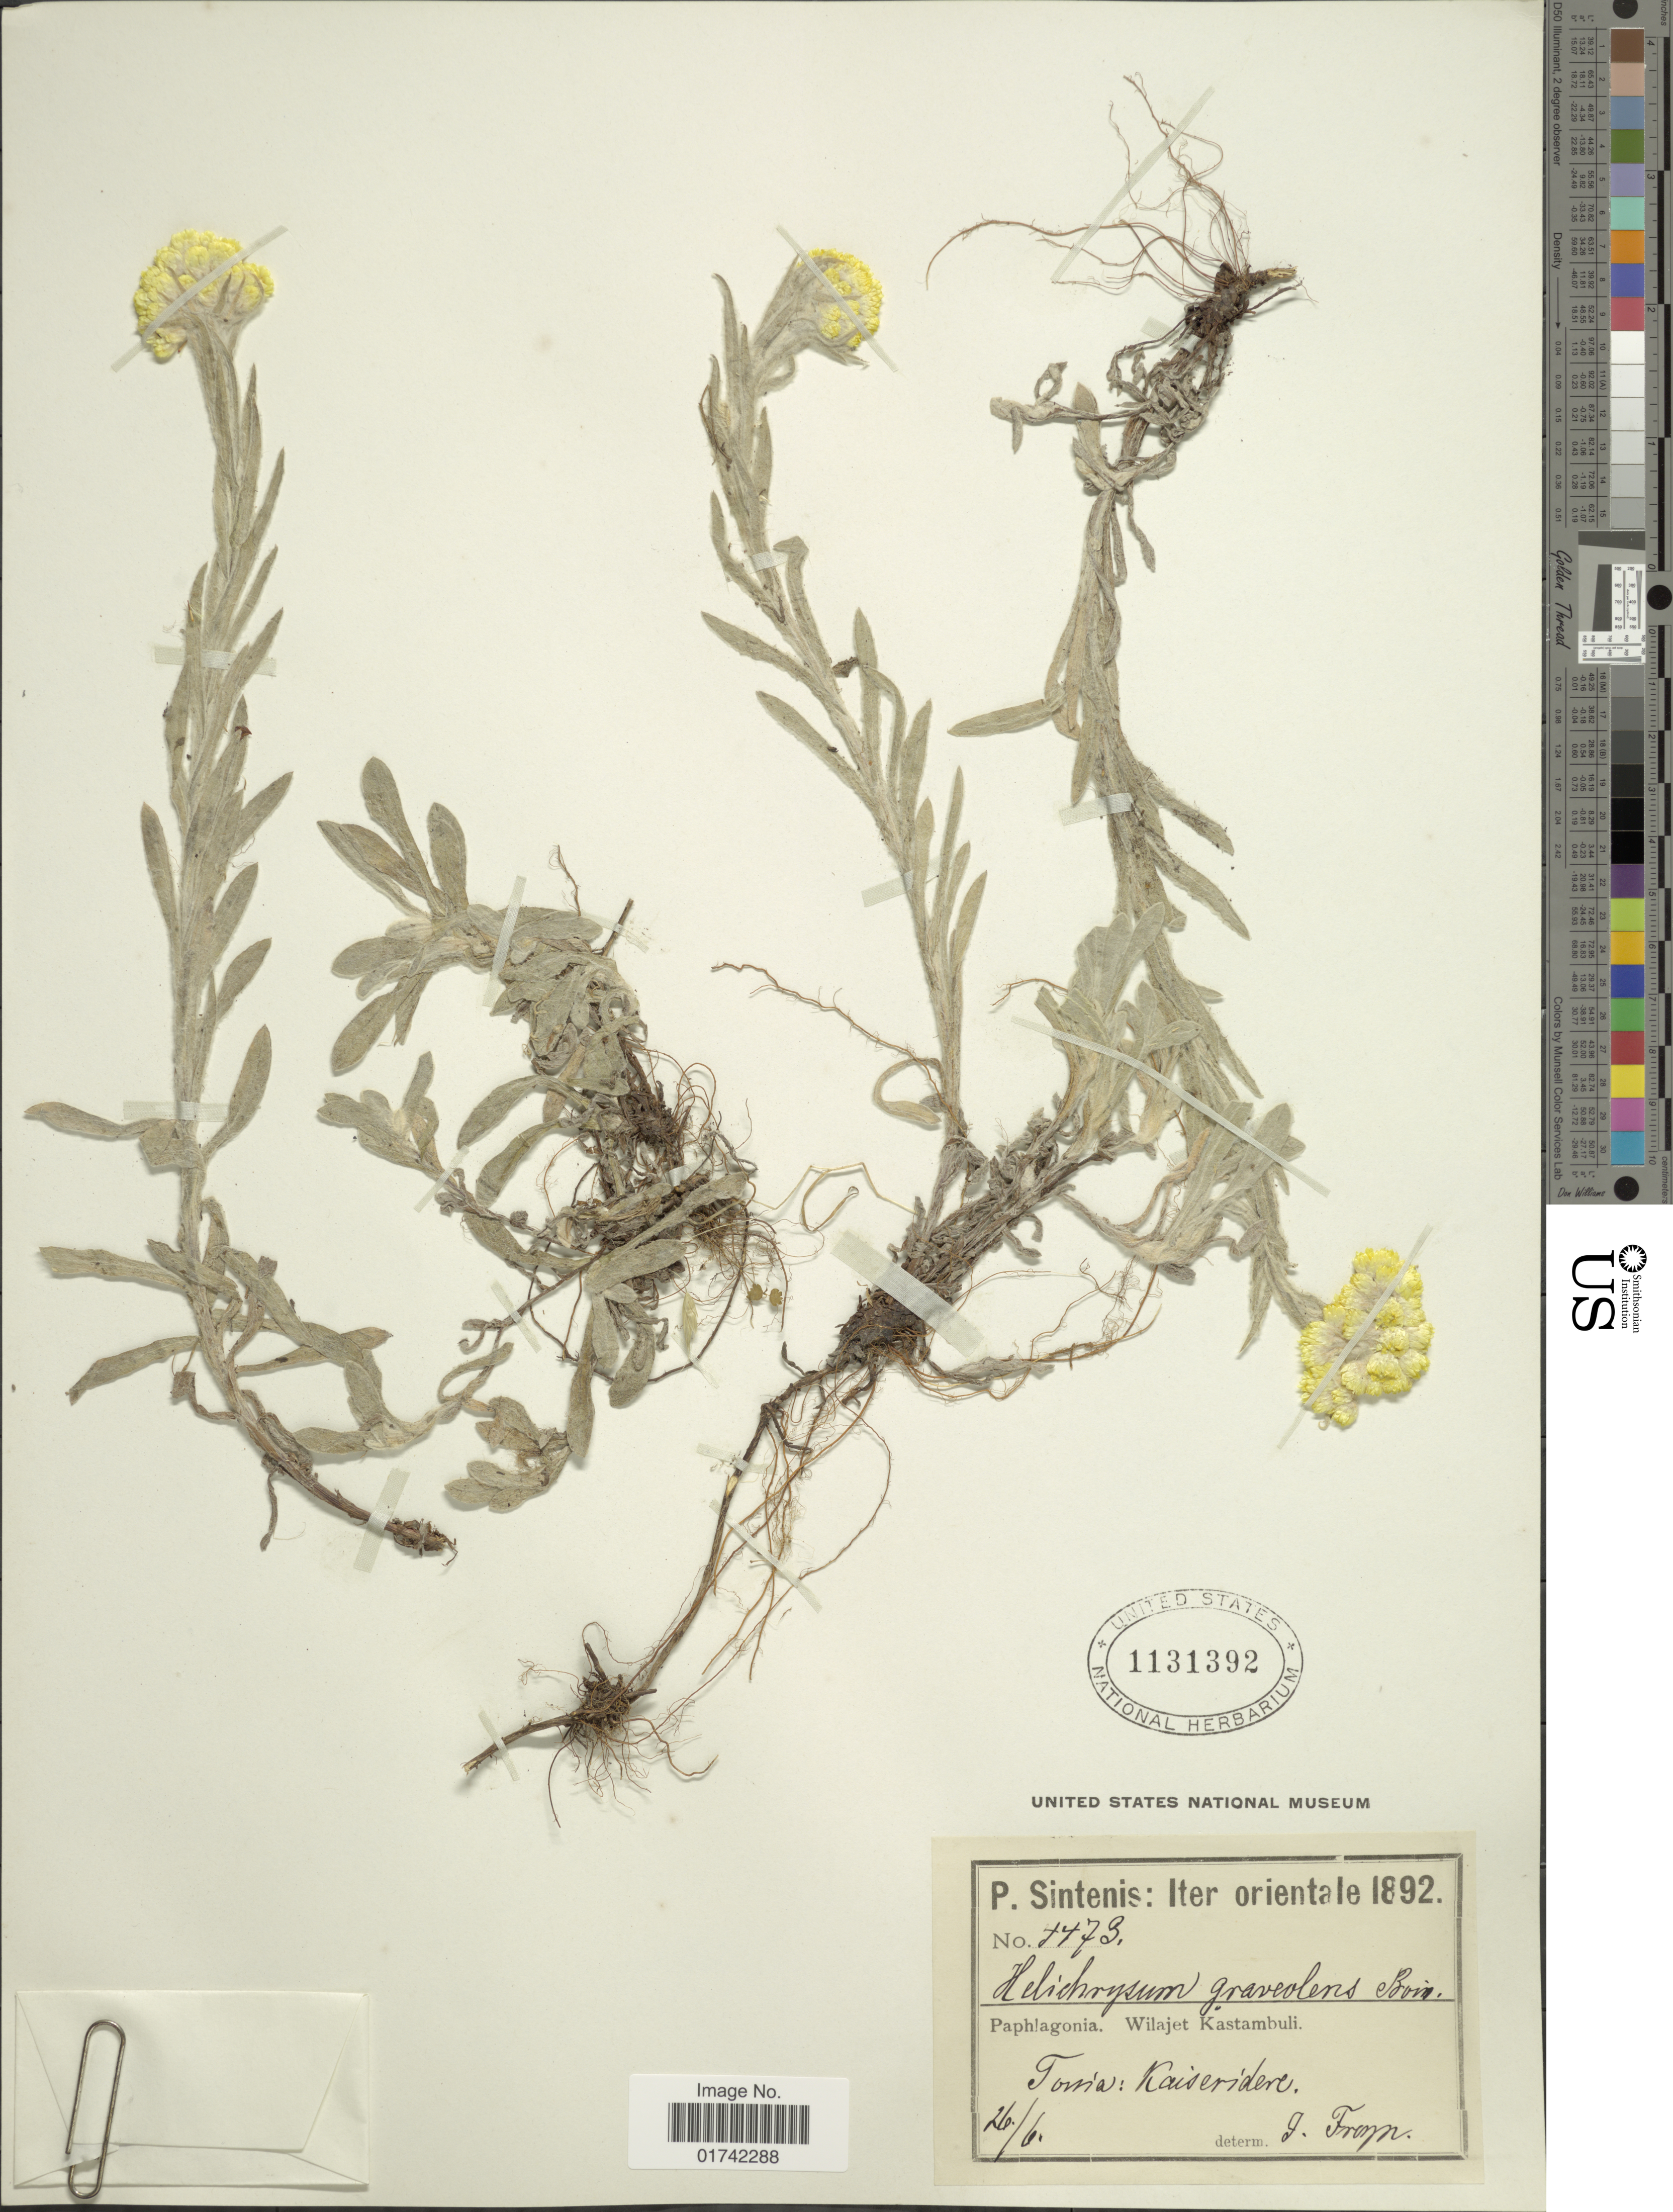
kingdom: Plantae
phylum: Tracheophyta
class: Magnoliopsida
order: Asterales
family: Asteraceae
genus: Helichrysum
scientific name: Helichrysum graveolens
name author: (M. Bieb.) Sweet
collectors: P. Sintenis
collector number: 4473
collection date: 1892-06-26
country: Turkey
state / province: Ankara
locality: Paphlagonia, Wilajet Kastambuli, Torria, Kaiseridere.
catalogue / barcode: US 1131392